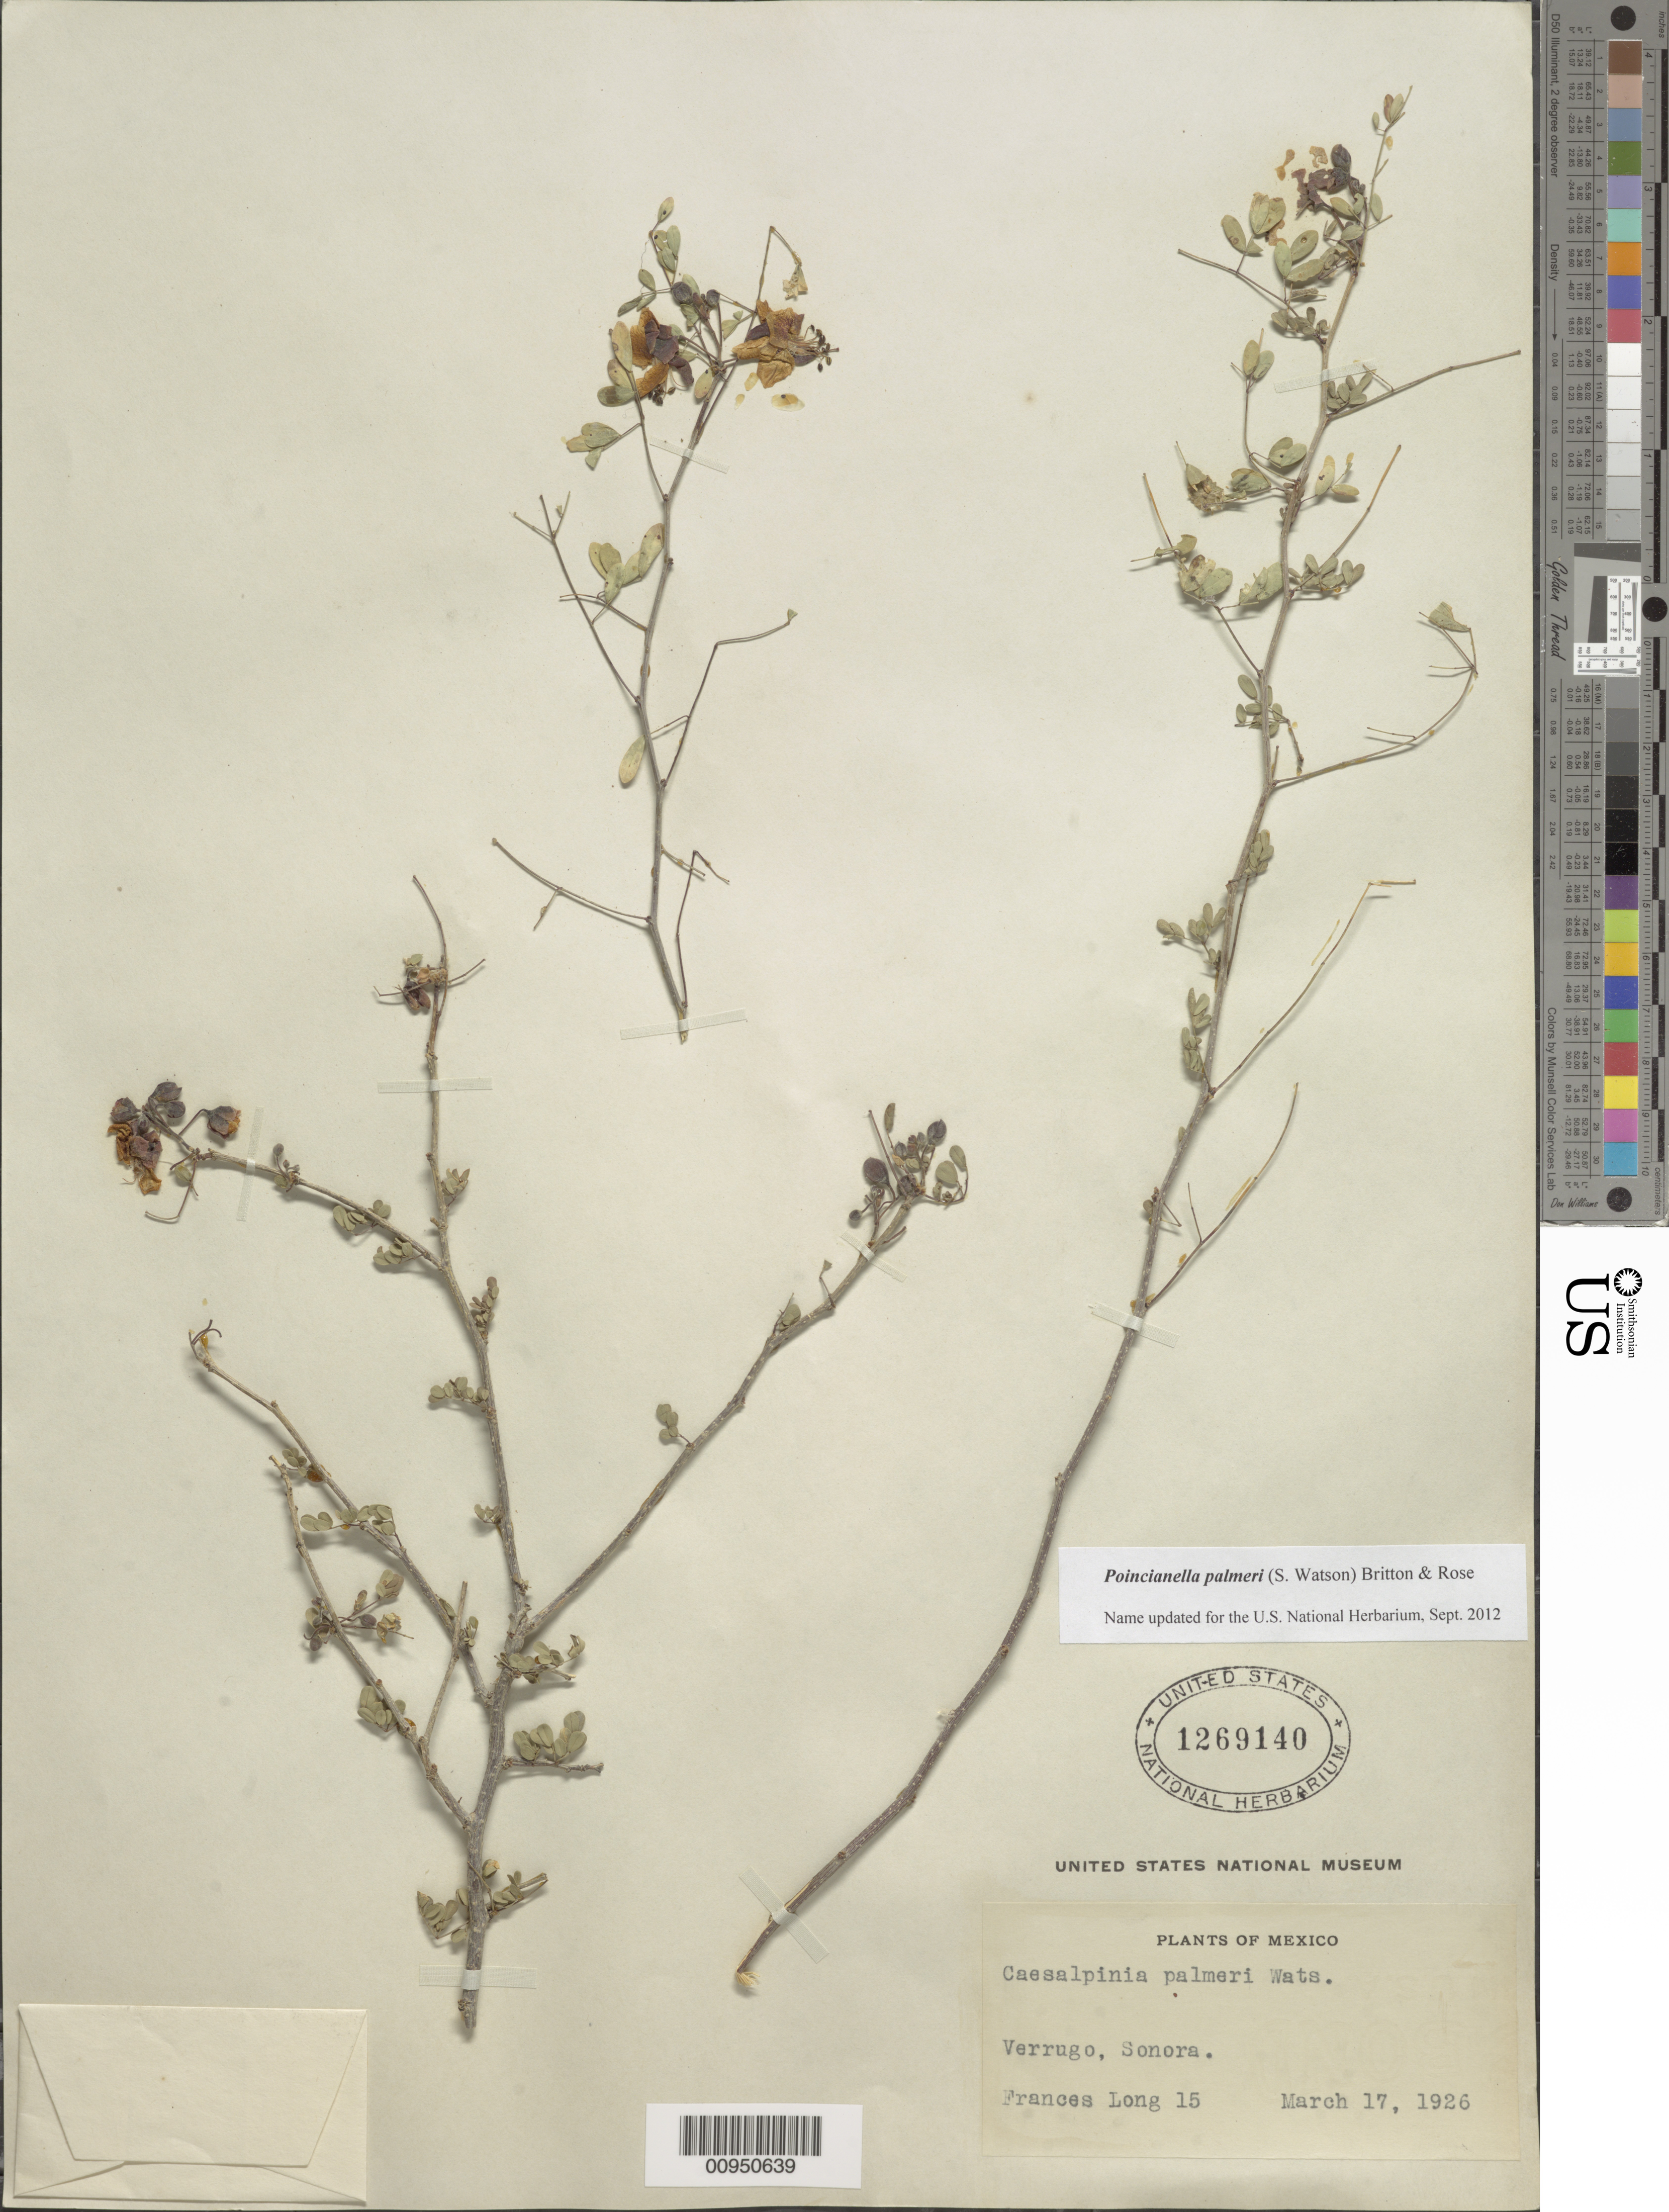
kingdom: Plantae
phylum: Tracheophyta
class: Magnoliopsida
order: Fabales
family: Fabaceae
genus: Erythrostemon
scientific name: Erythrostemon palmeri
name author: (S. Watson) Gagnon & G.P. Lewis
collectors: F. Long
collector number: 15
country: Mexico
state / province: Sonora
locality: Verrugo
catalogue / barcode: US 12269140